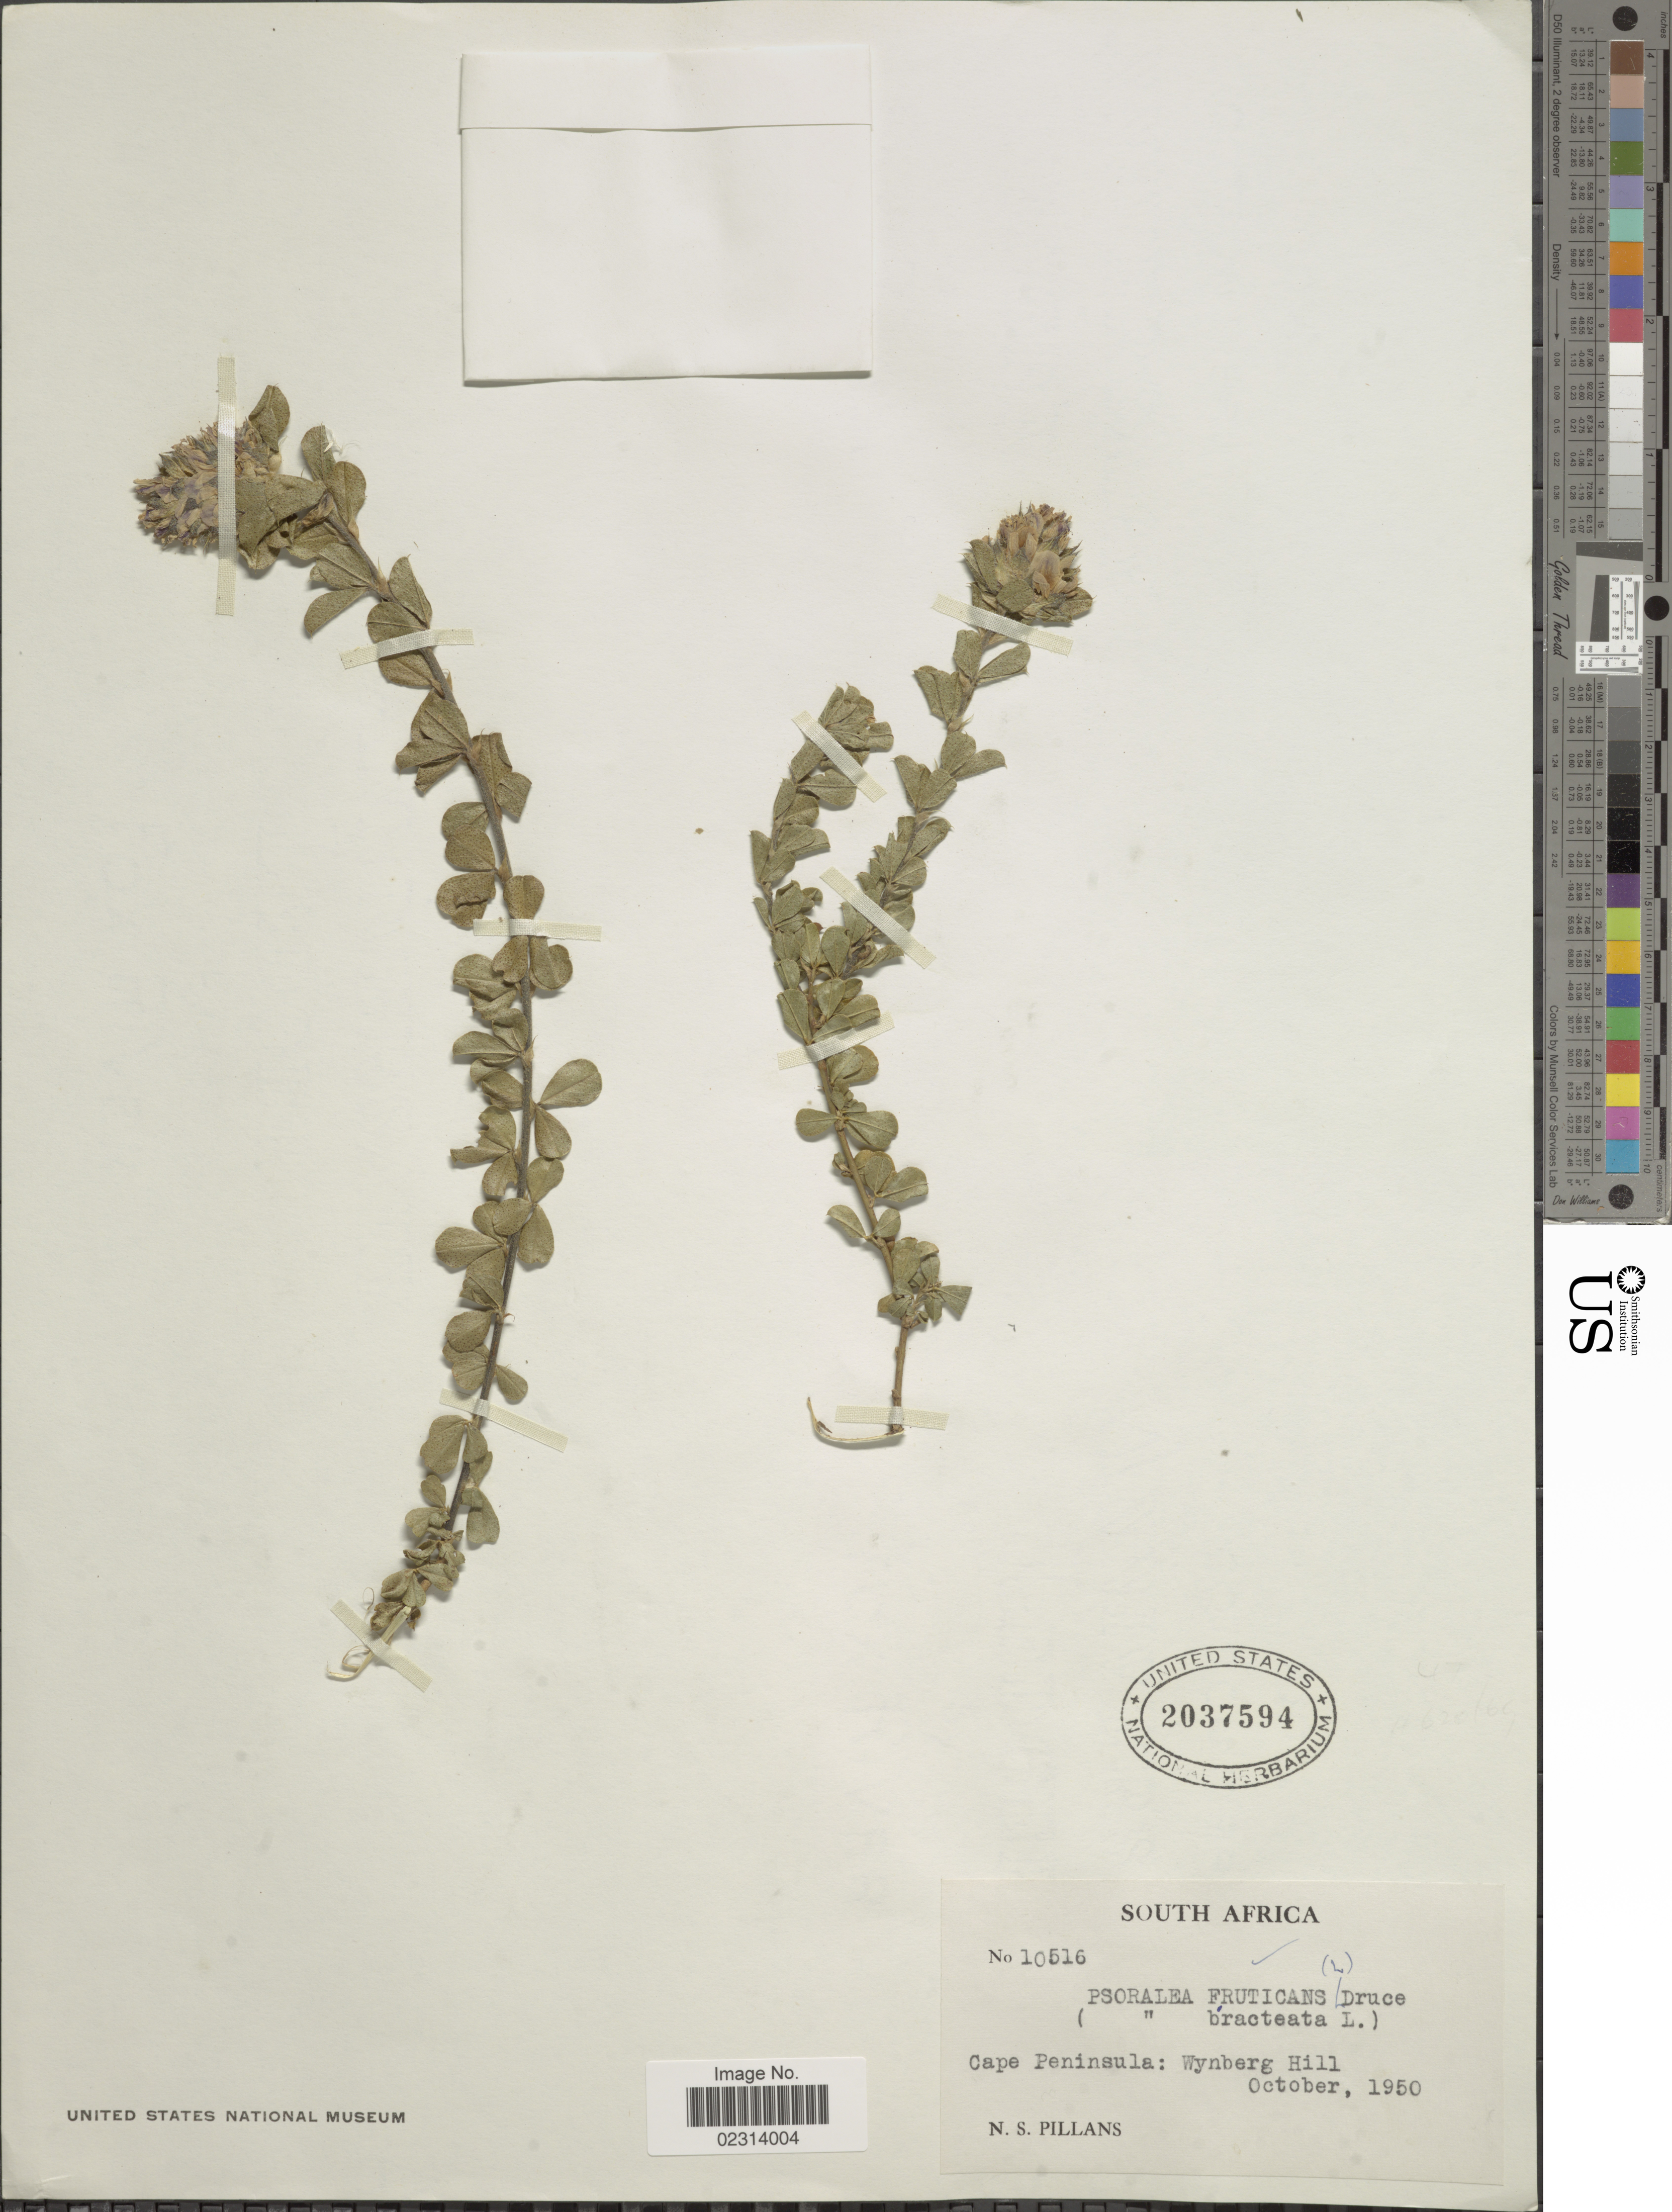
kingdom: Plantae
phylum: Tracheophyta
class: Magnoliopsida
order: Fabales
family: Fabaceae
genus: Otholobium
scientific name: Otholobium fruticans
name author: (L.) C.H. Stirt.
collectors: N. S. Pillans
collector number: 10516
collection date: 1950-10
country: South Africa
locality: Cape Peninsula: Wynberg Hill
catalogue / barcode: US 2037594